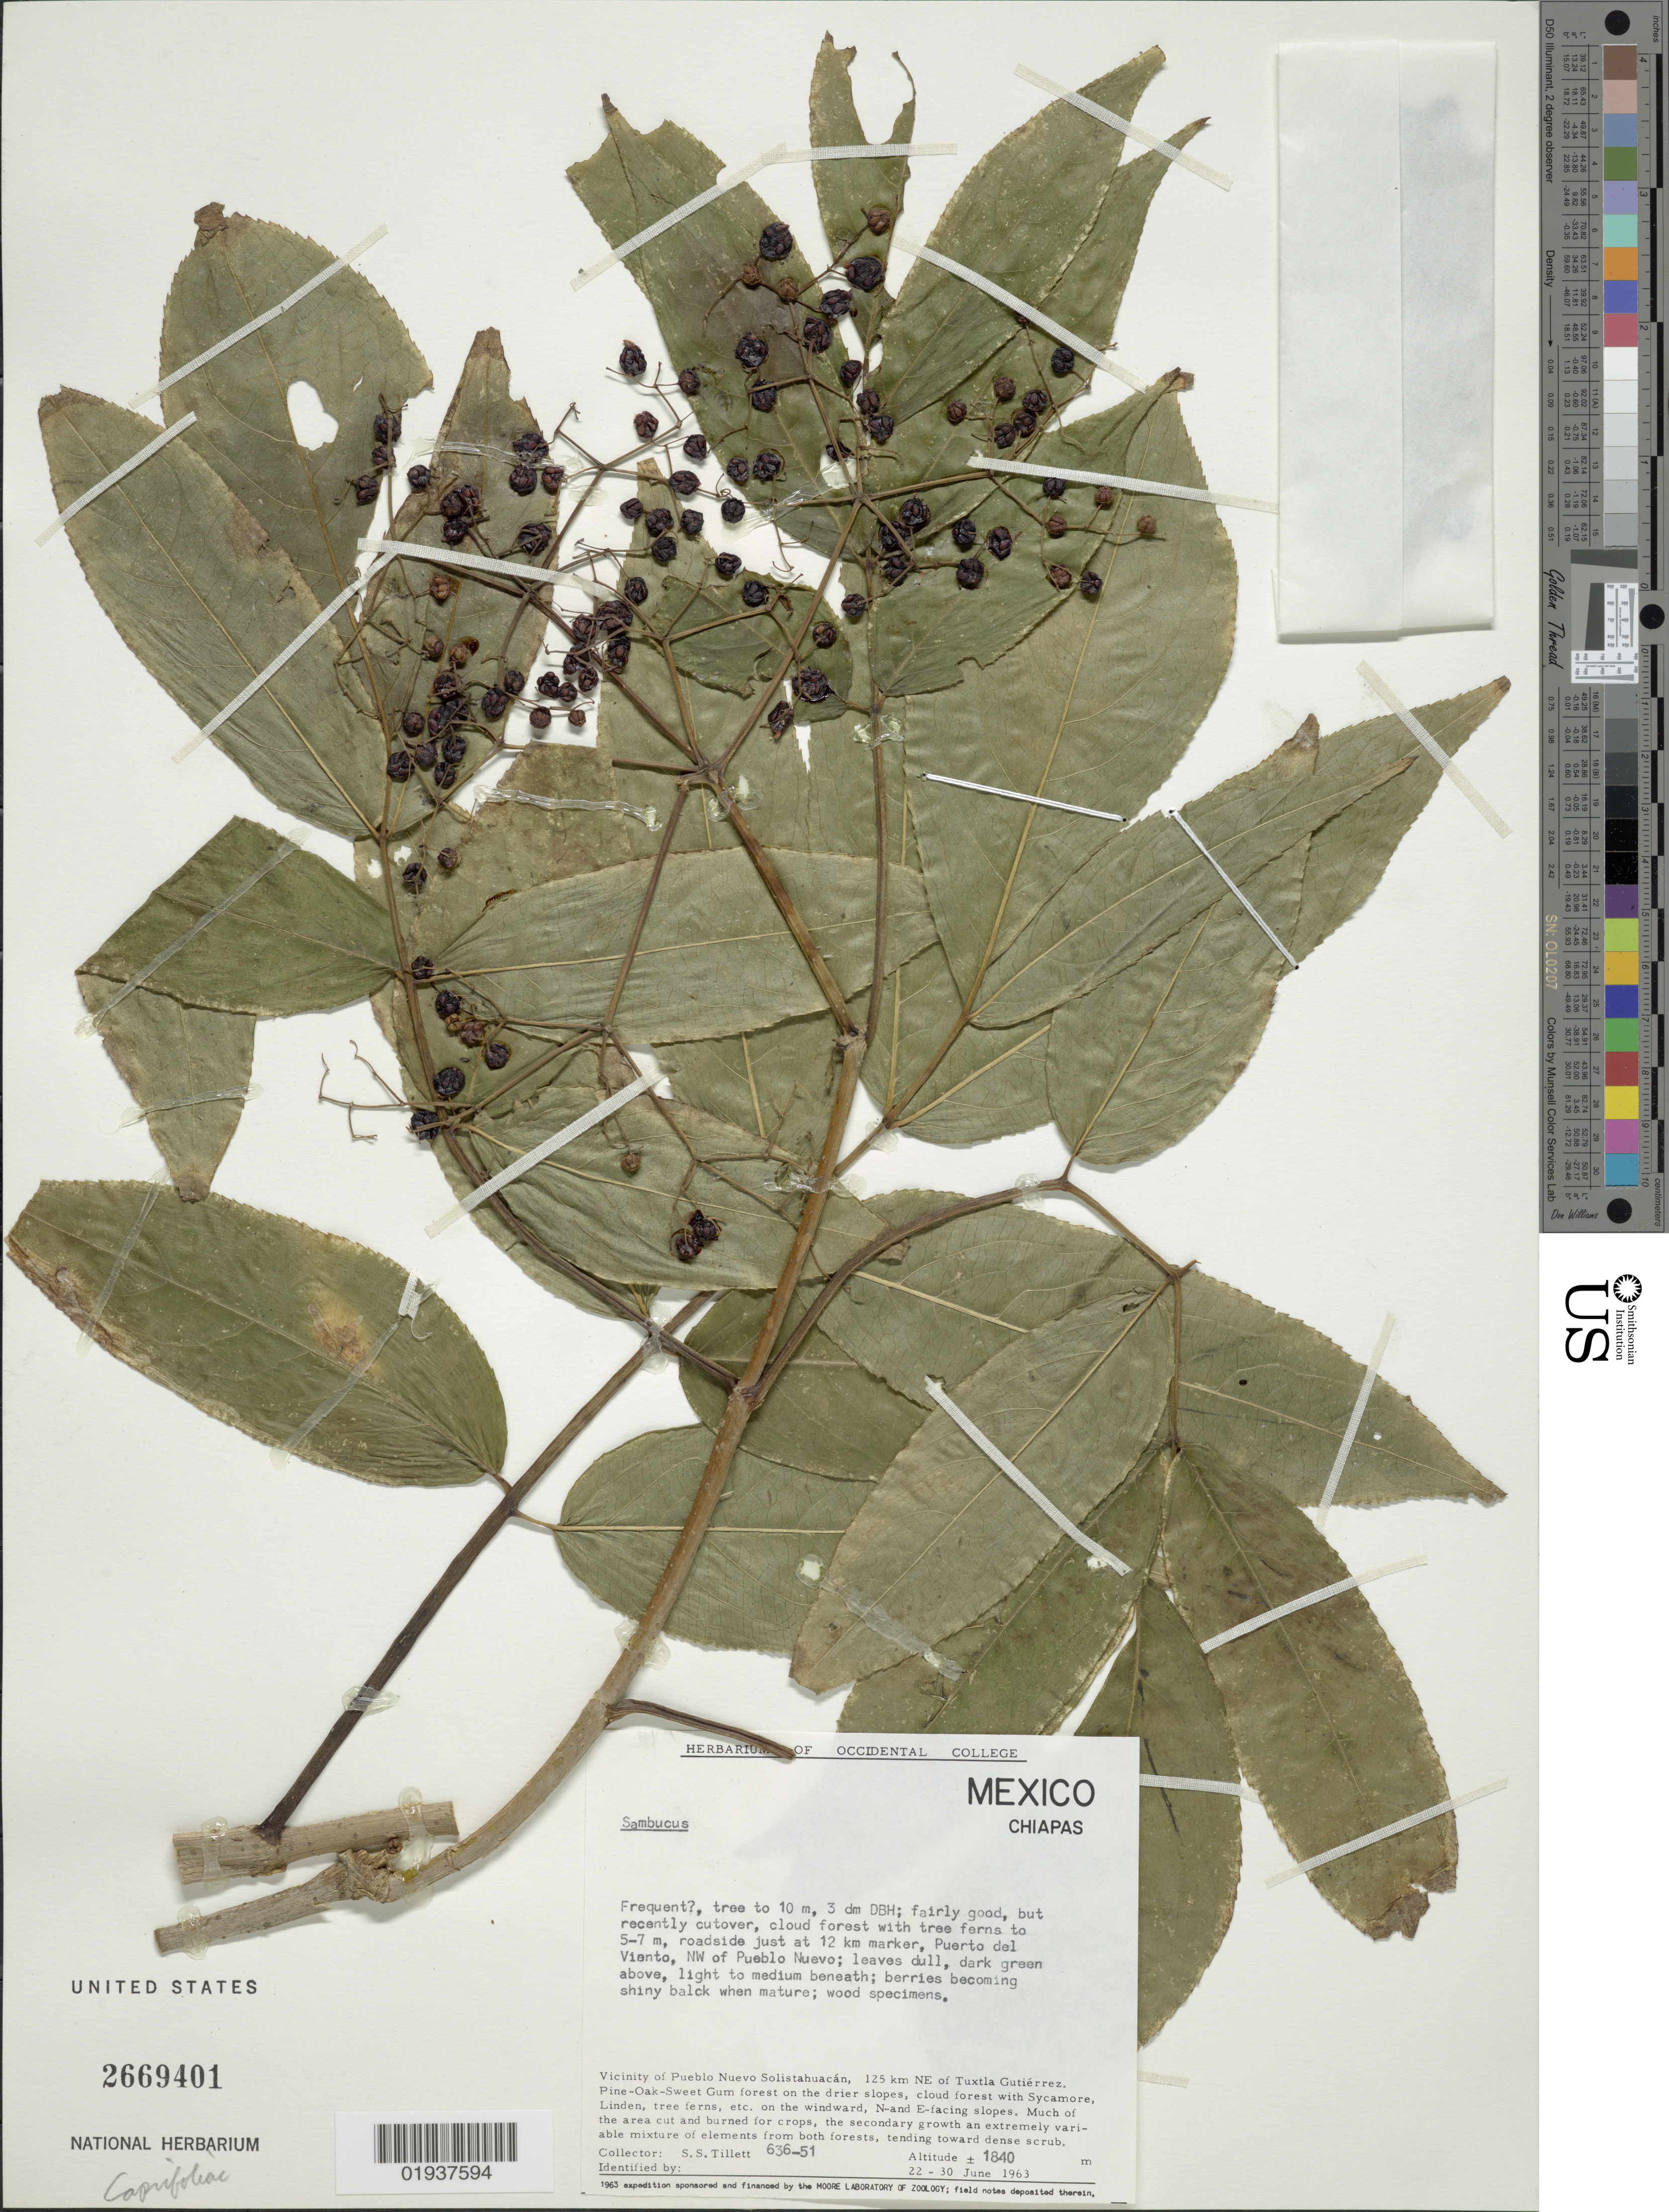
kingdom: Plantae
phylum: Tracheophyta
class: Magnoliopsida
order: Dipsacales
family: Viburnaceae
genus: Sambucus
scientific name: Sambucus sp.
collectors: S. S. Tillett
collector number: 636-51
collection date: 1963-06-22/1963-06-30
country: Mexico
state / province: Chiapas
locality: Roadside just at 12 km marker, Puerto del Viento, NW of Pueblo Nuevo, Vicinity of Pueblo Nuevo Solistahuacán, 125 km NE of Tuxtla Gutiérrez.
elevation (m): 1840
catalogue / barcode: US 2669401